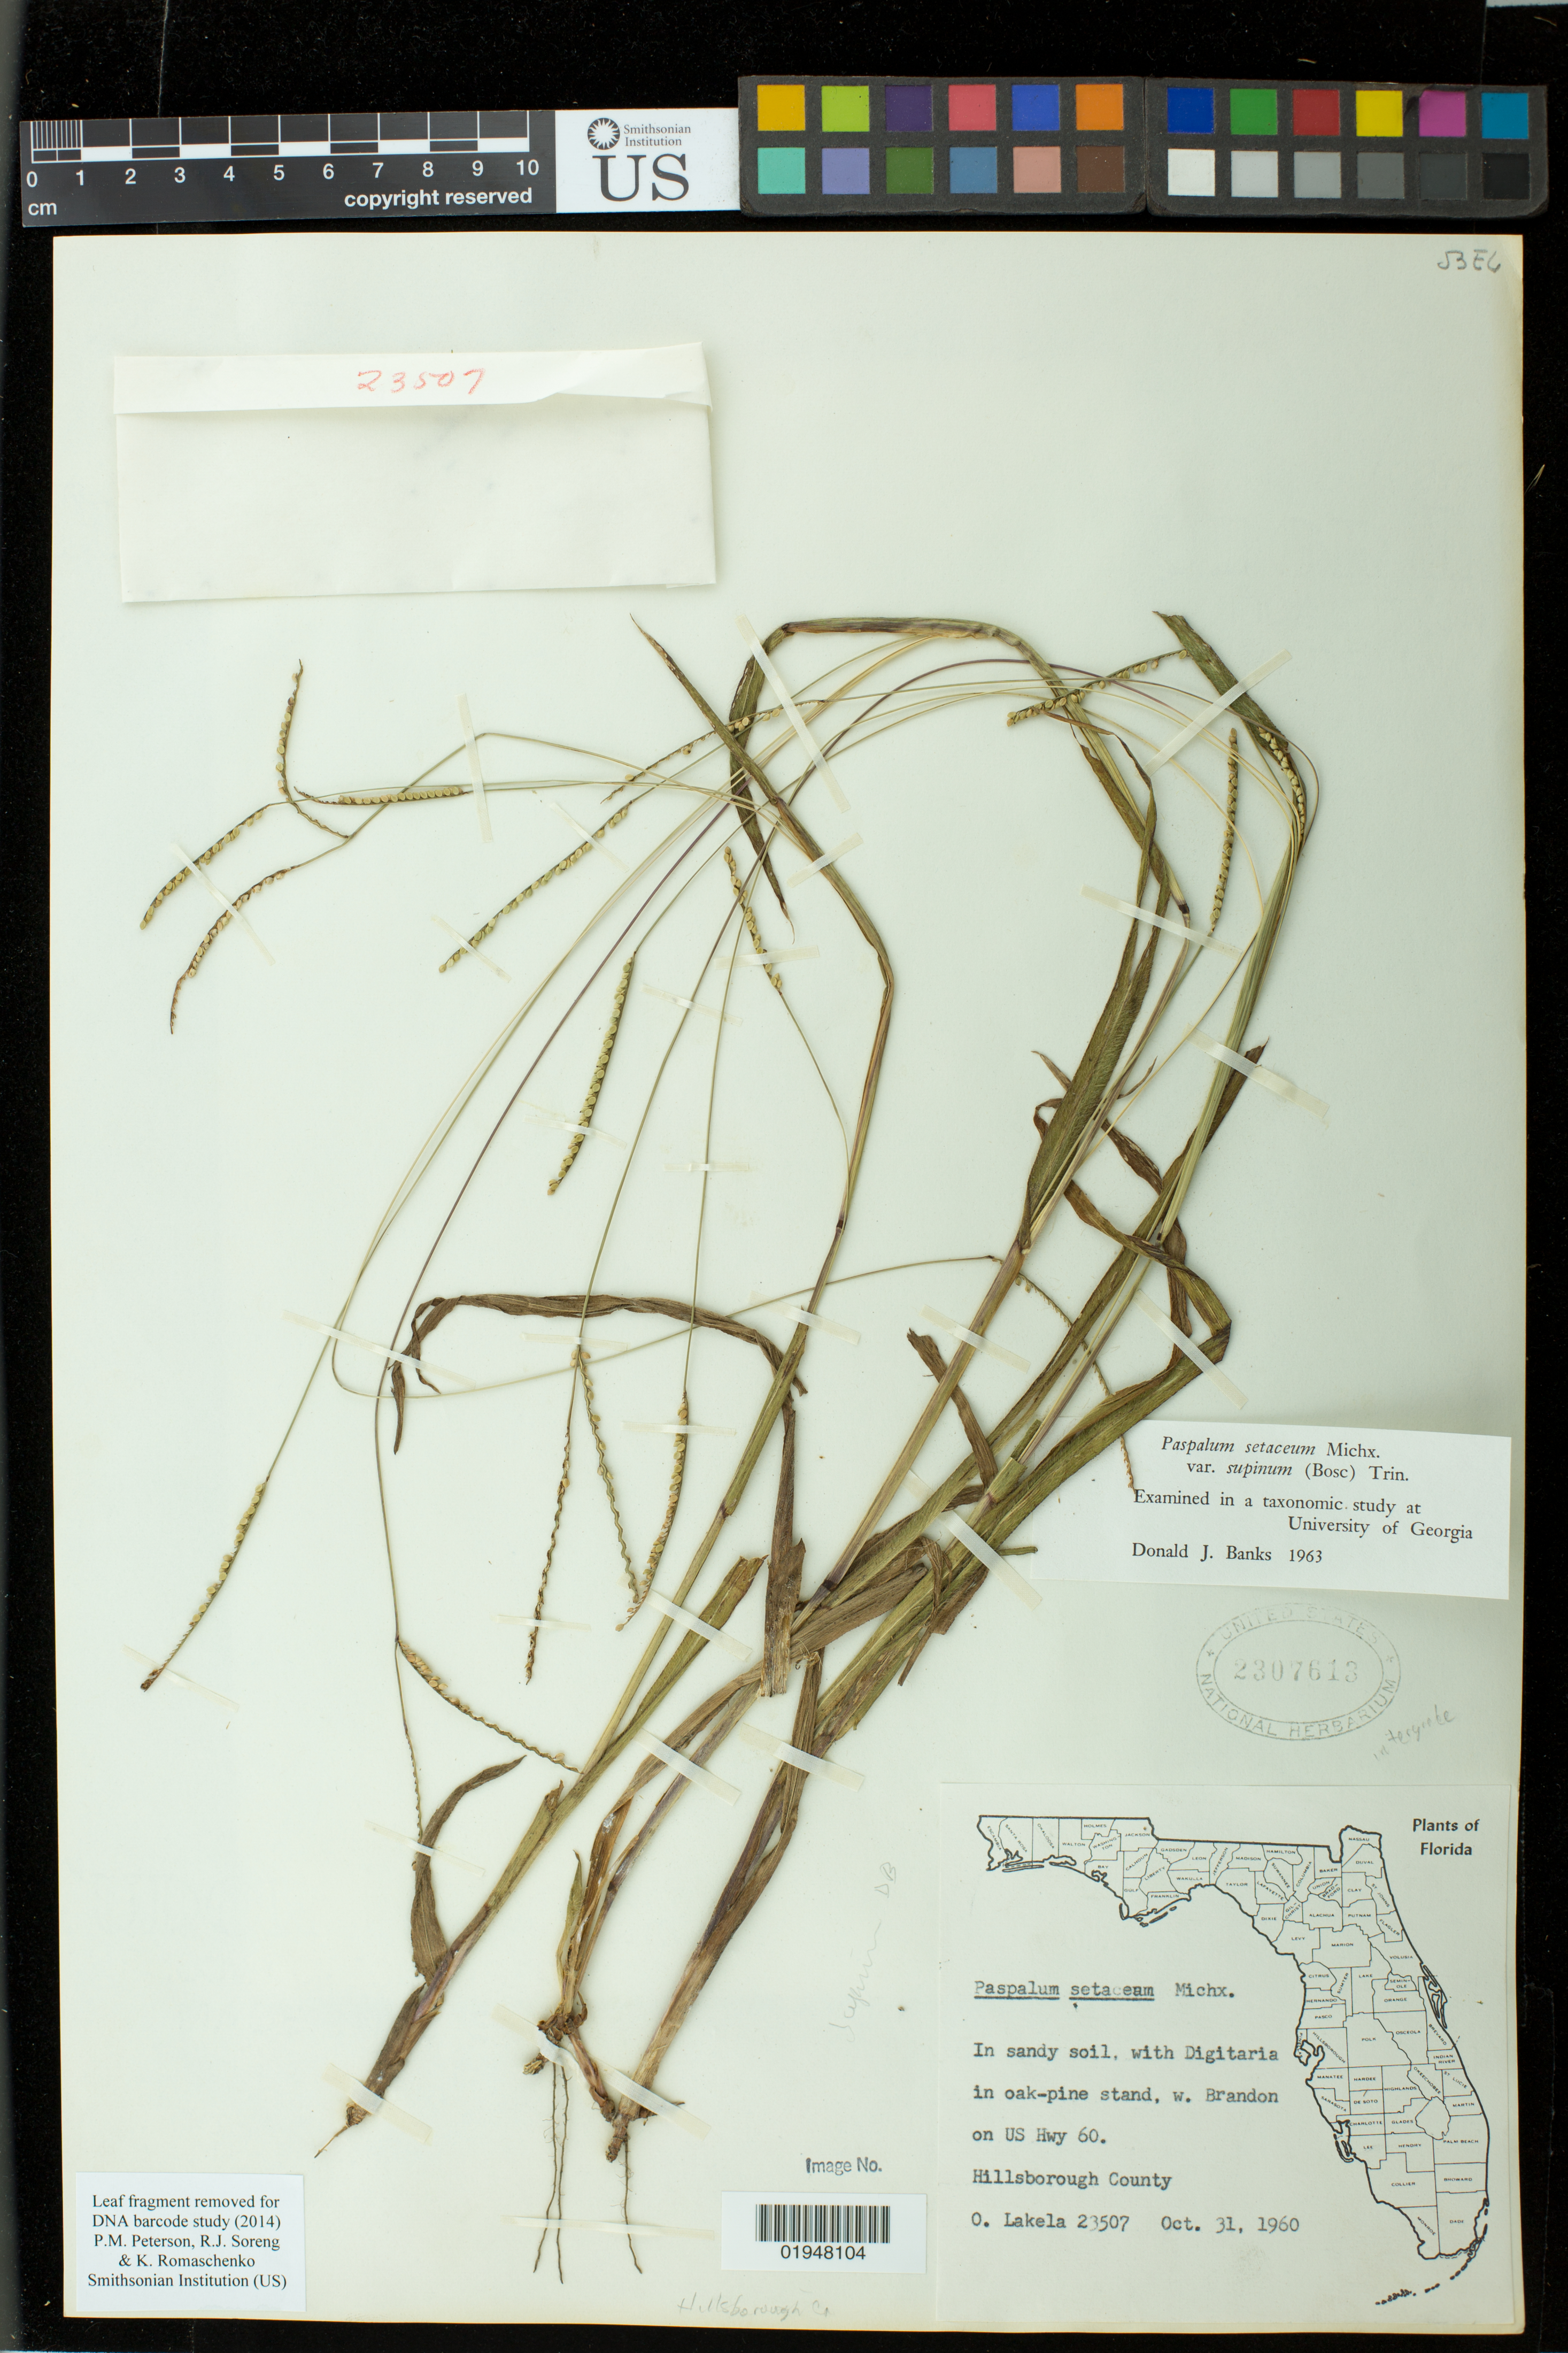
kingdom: Plantae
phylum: Tracheophyta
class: Liliopsida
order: Poales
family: Poaceae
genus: Paspalum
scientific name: Paspalum setaceum var. supinum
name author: (Bosc ex Poir.) Trin.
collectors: O. Lakela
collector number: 23507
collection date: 1960-10-31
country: United States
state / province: Florida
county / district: Hillsborough County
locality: W. Brandon on US Hwy 60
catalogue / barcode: US 2307613